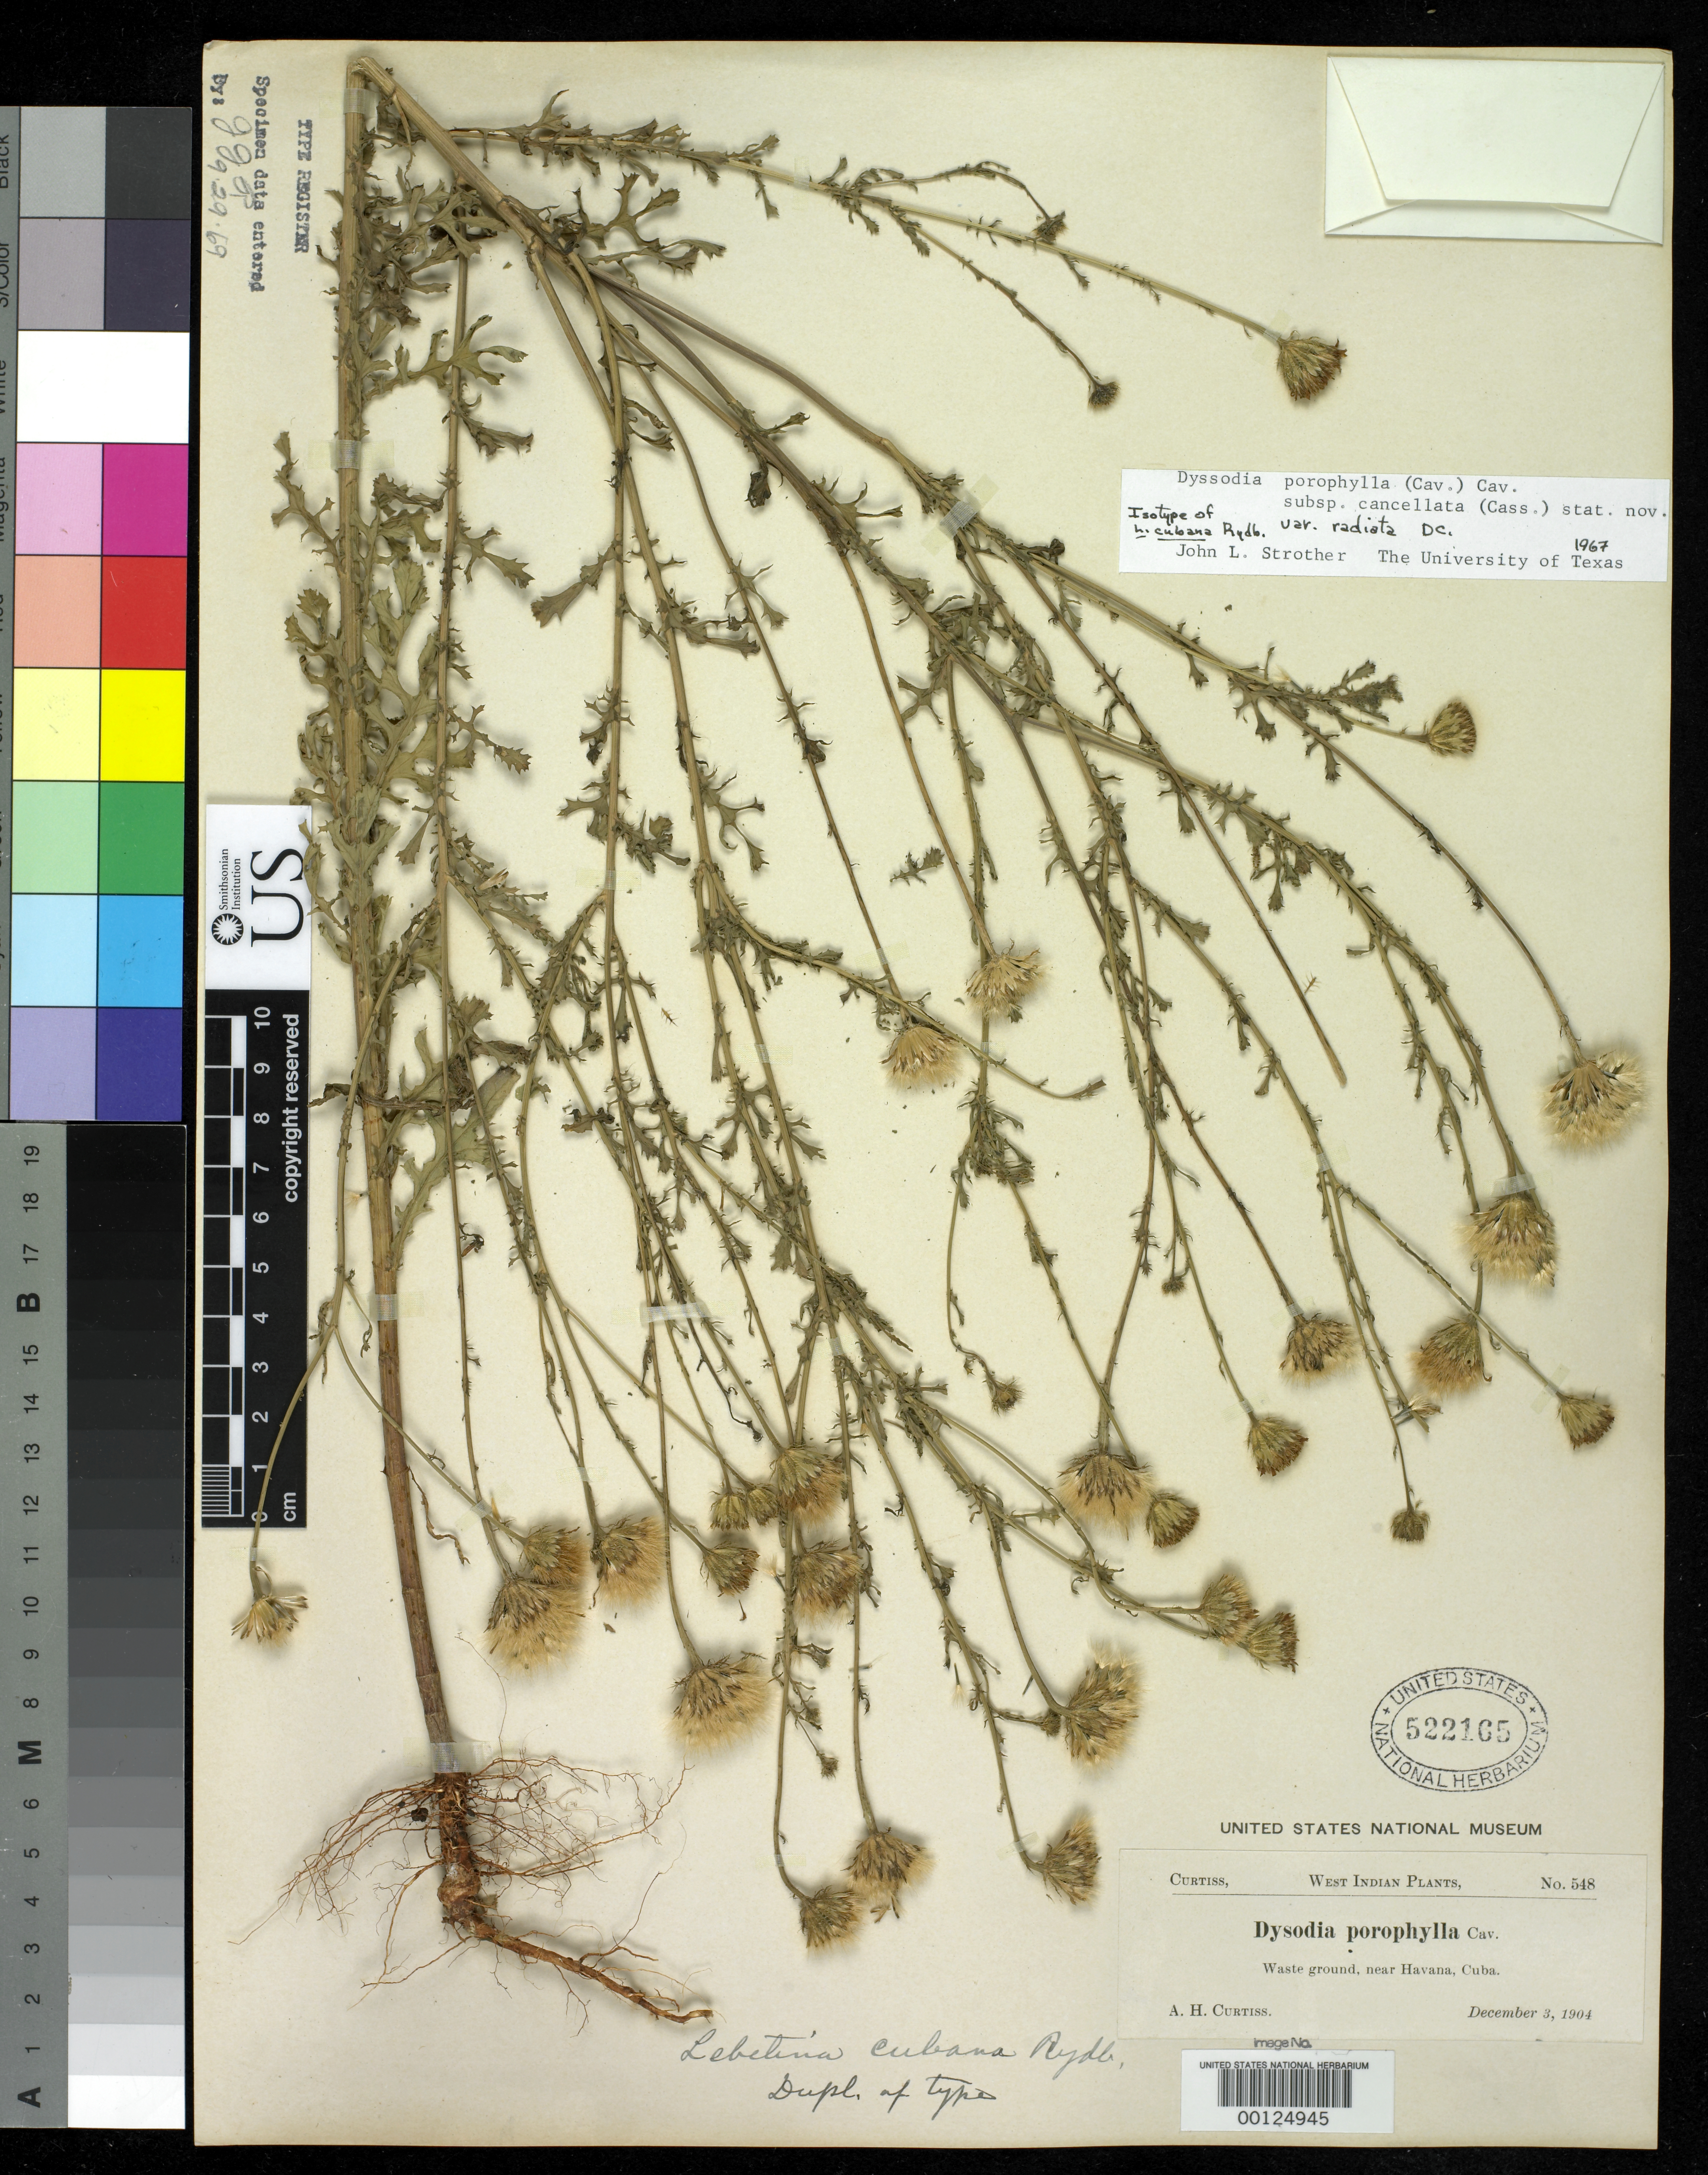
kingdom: Plantae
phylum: Tracheophyta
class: Magnoliopsida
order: Asterales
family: Asteraceae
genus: Lebetina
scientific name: Lebetina cubana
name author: Rydb.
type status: Isotype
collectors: A. H. Curtiss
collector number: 548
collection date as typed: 03 Dec 1904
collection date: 1904-12-03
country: Cuba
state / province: La Habana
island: Greater Antilles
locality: Near Havana.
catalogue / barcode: US 522165